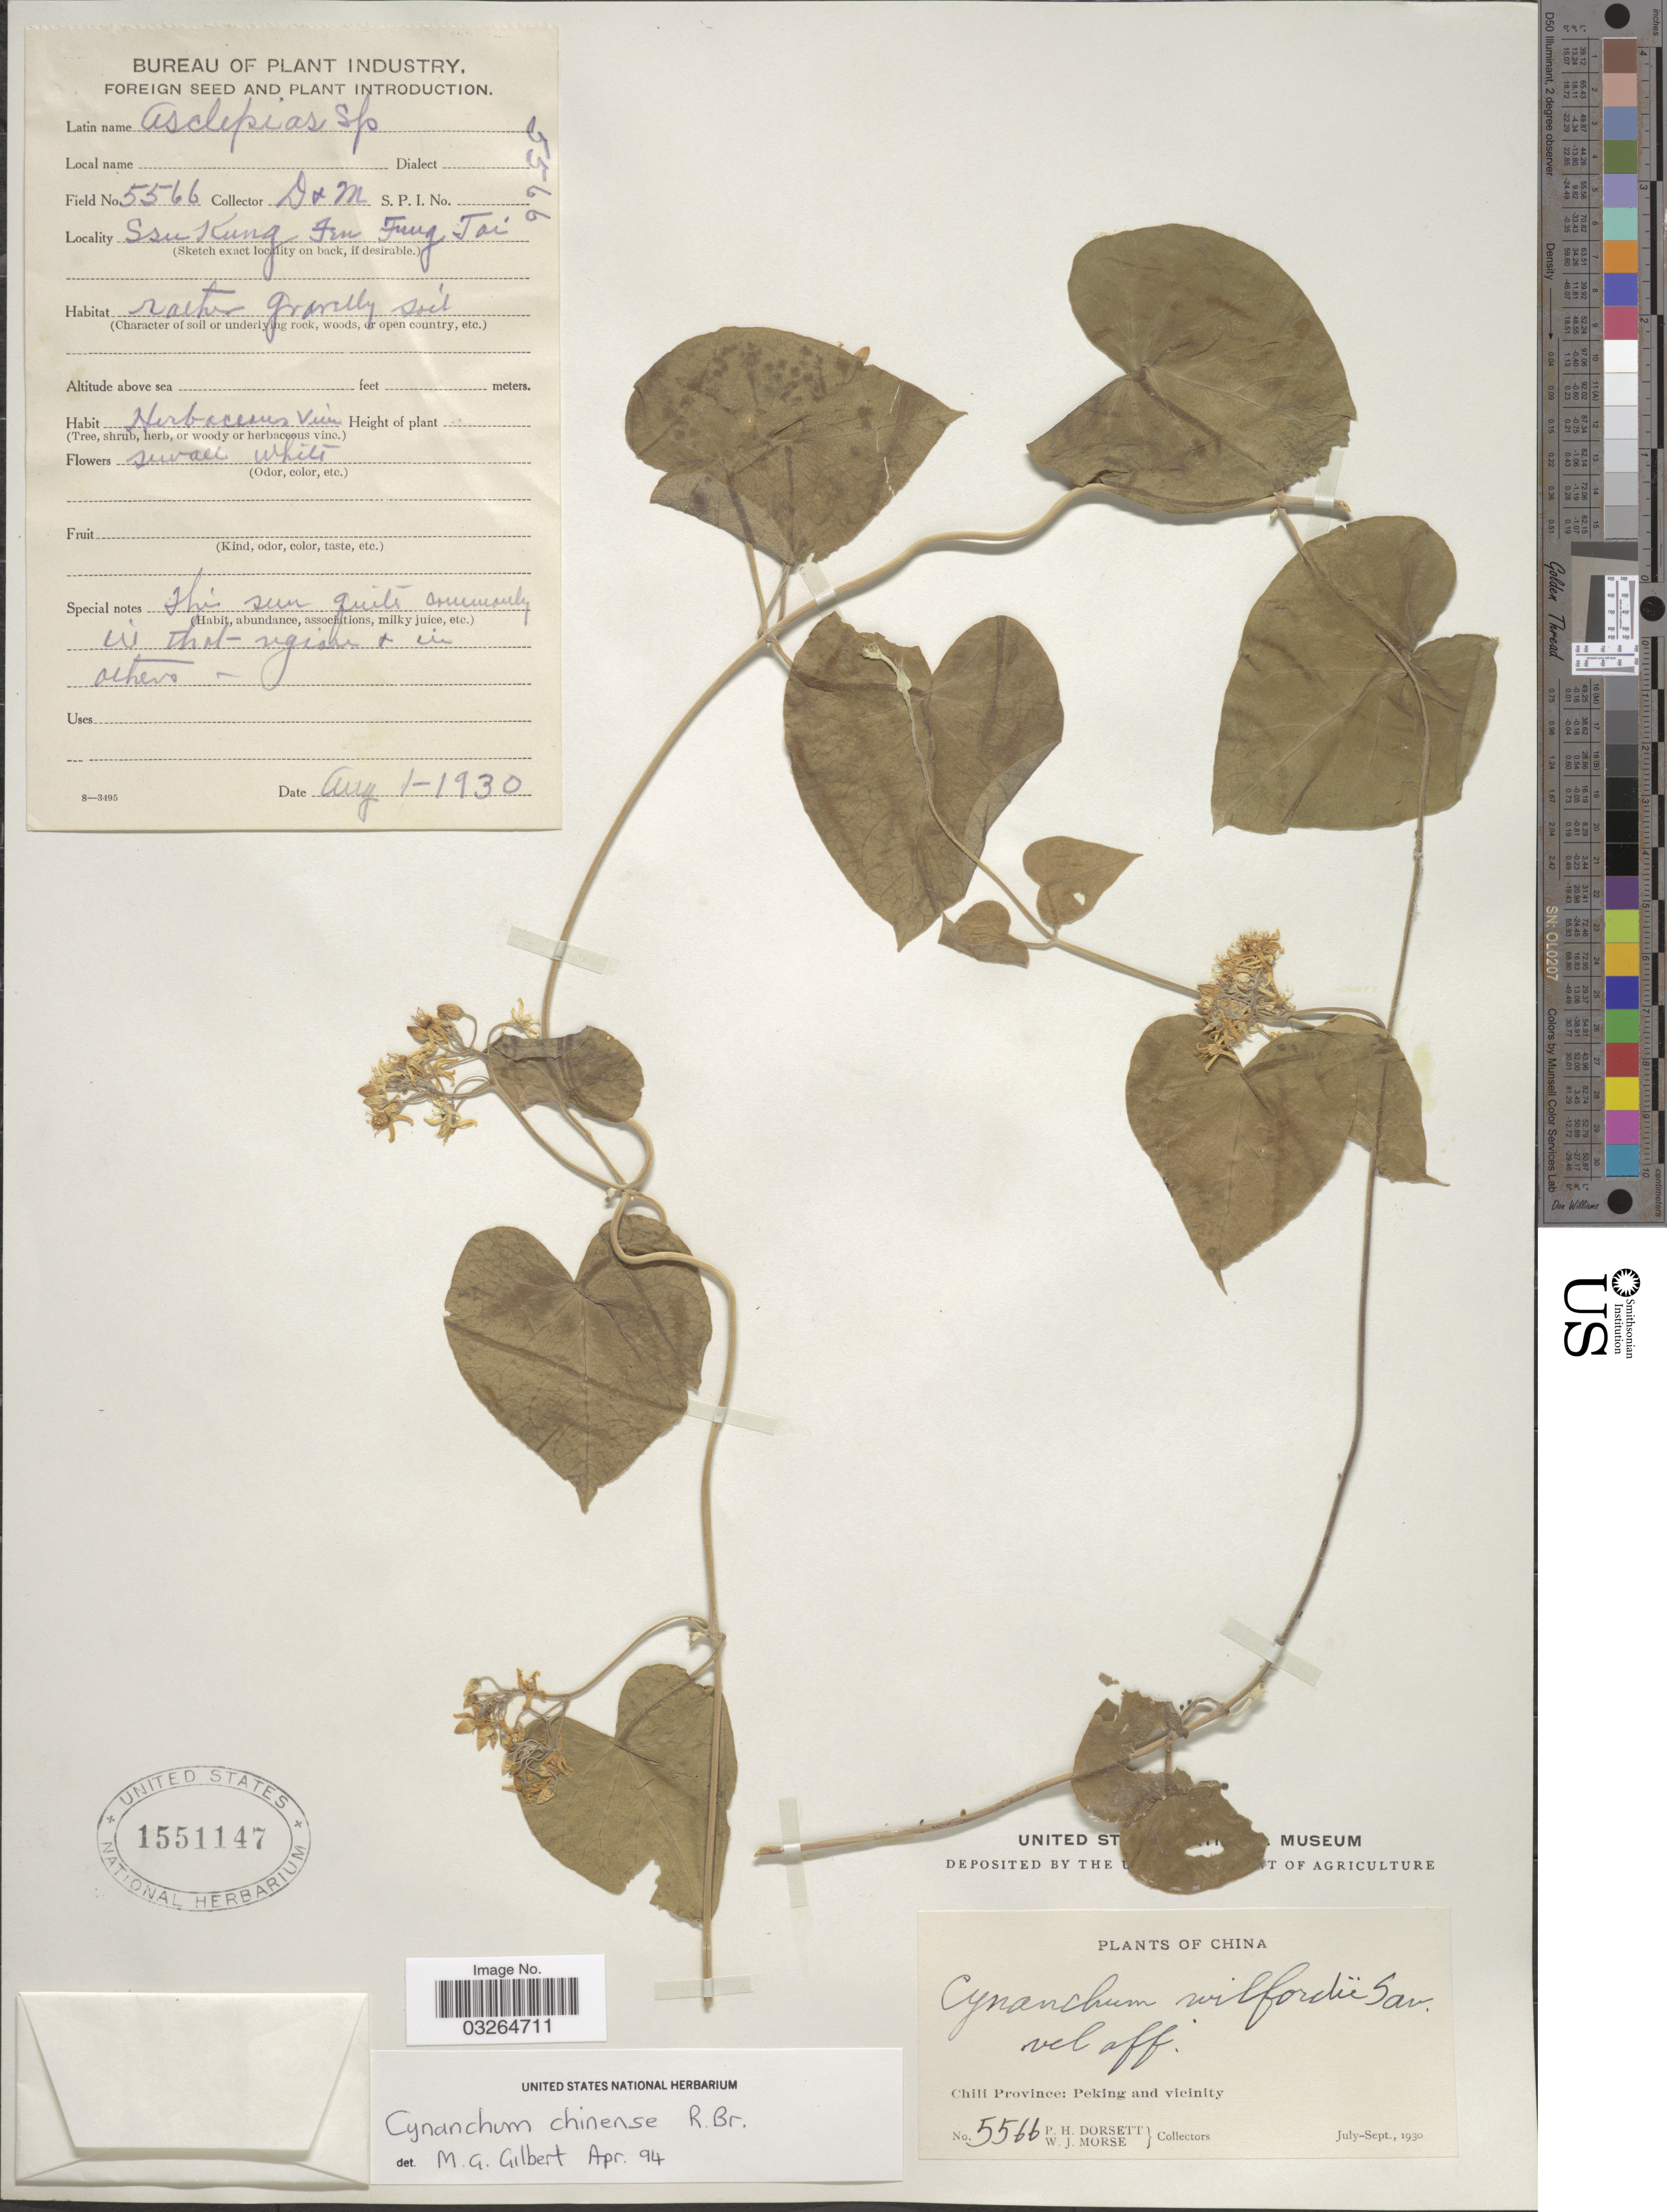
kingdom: Plantae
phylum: Tracheophyta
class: Magnoliopsida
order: Gentianales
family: Apocynaceae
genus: Cynanchum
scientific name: Cynanchum chinense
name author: R. Br.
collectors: P. H. Dorsett & W. J. Morse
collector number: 5566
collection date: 1930-08-01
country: China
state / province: Beijing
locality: Chihli Province: Peking and vicinity. Szu Kung Fen Fung Tai. [interpreted]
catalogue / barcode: US 1551147